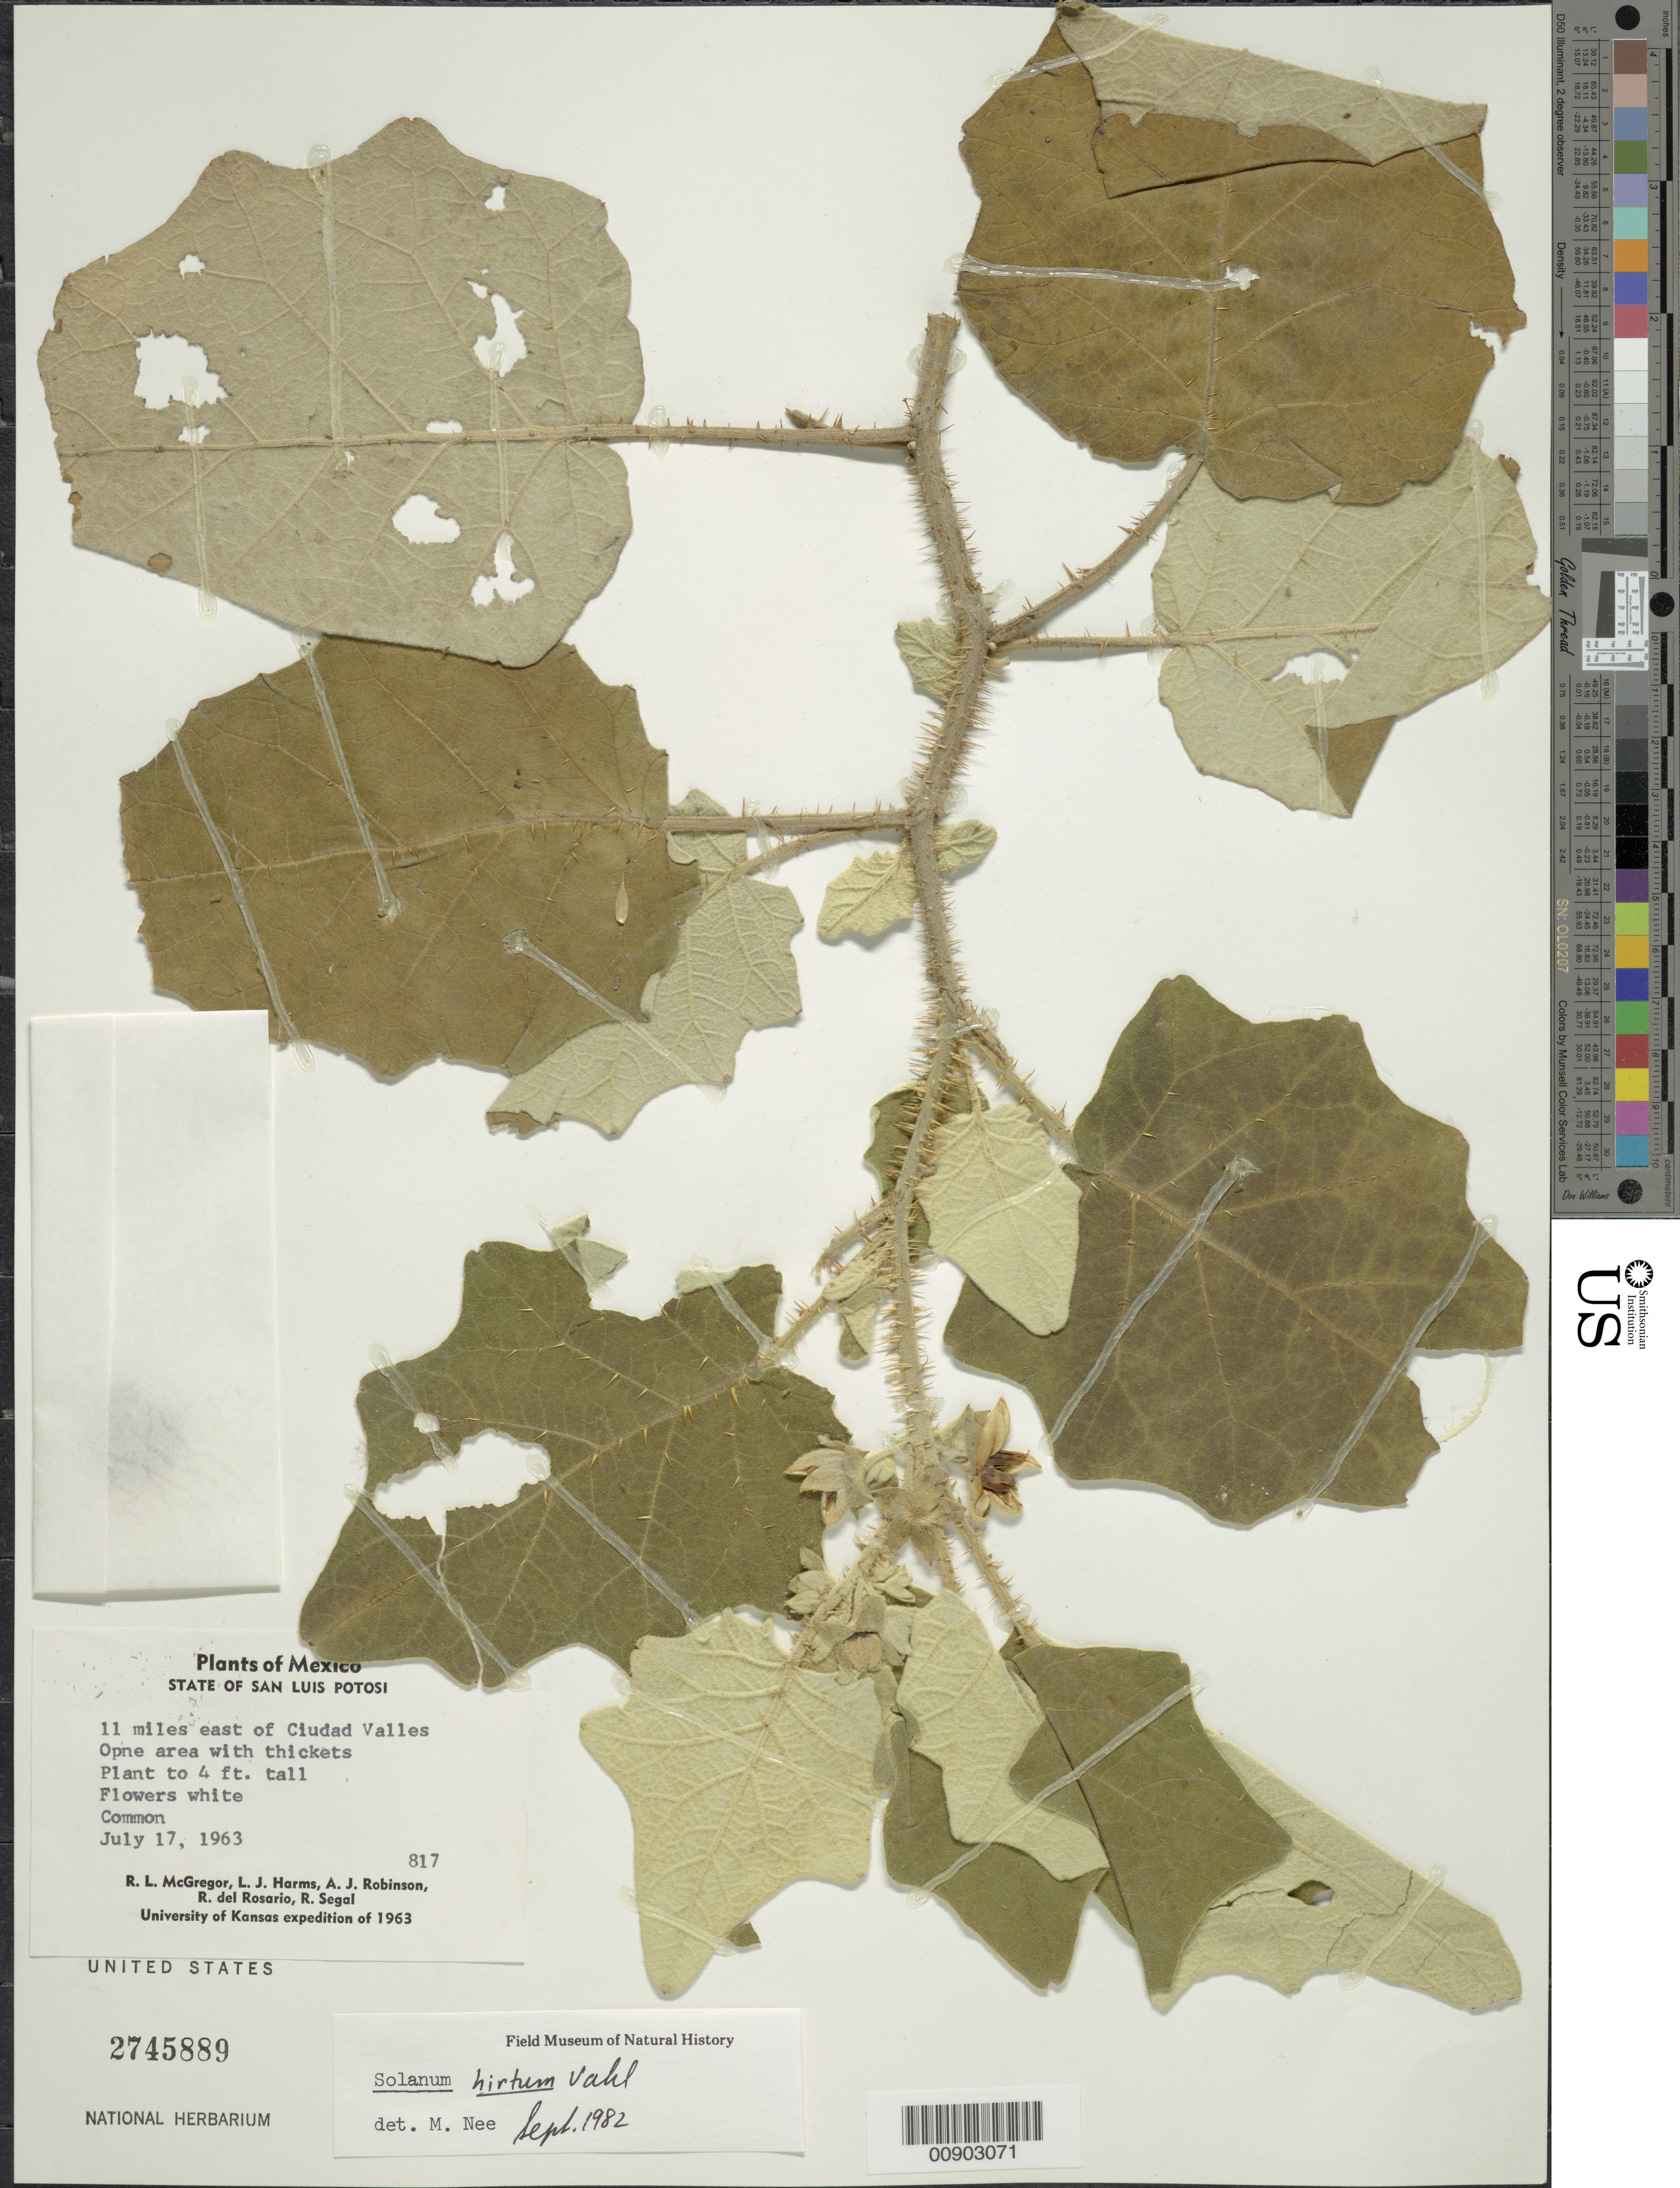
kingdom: Plantae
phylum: Tracheophyta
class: Magnoliopsida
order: Solanales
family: Solanaceae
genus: Solanum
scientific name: Solanum hirtum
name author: Vahl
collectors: R. McGregor, L. Harms, A. J. Robinson, R. del Rosario & R. Segal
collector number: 817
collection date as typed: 17 Jul 1963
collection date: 1963-07-17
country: Mexico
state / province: San Luis Potosí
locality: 11 miles east of Ciudad Valles, San Luis Potosí.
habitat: Open area with thickets.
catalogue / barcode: US 2745889